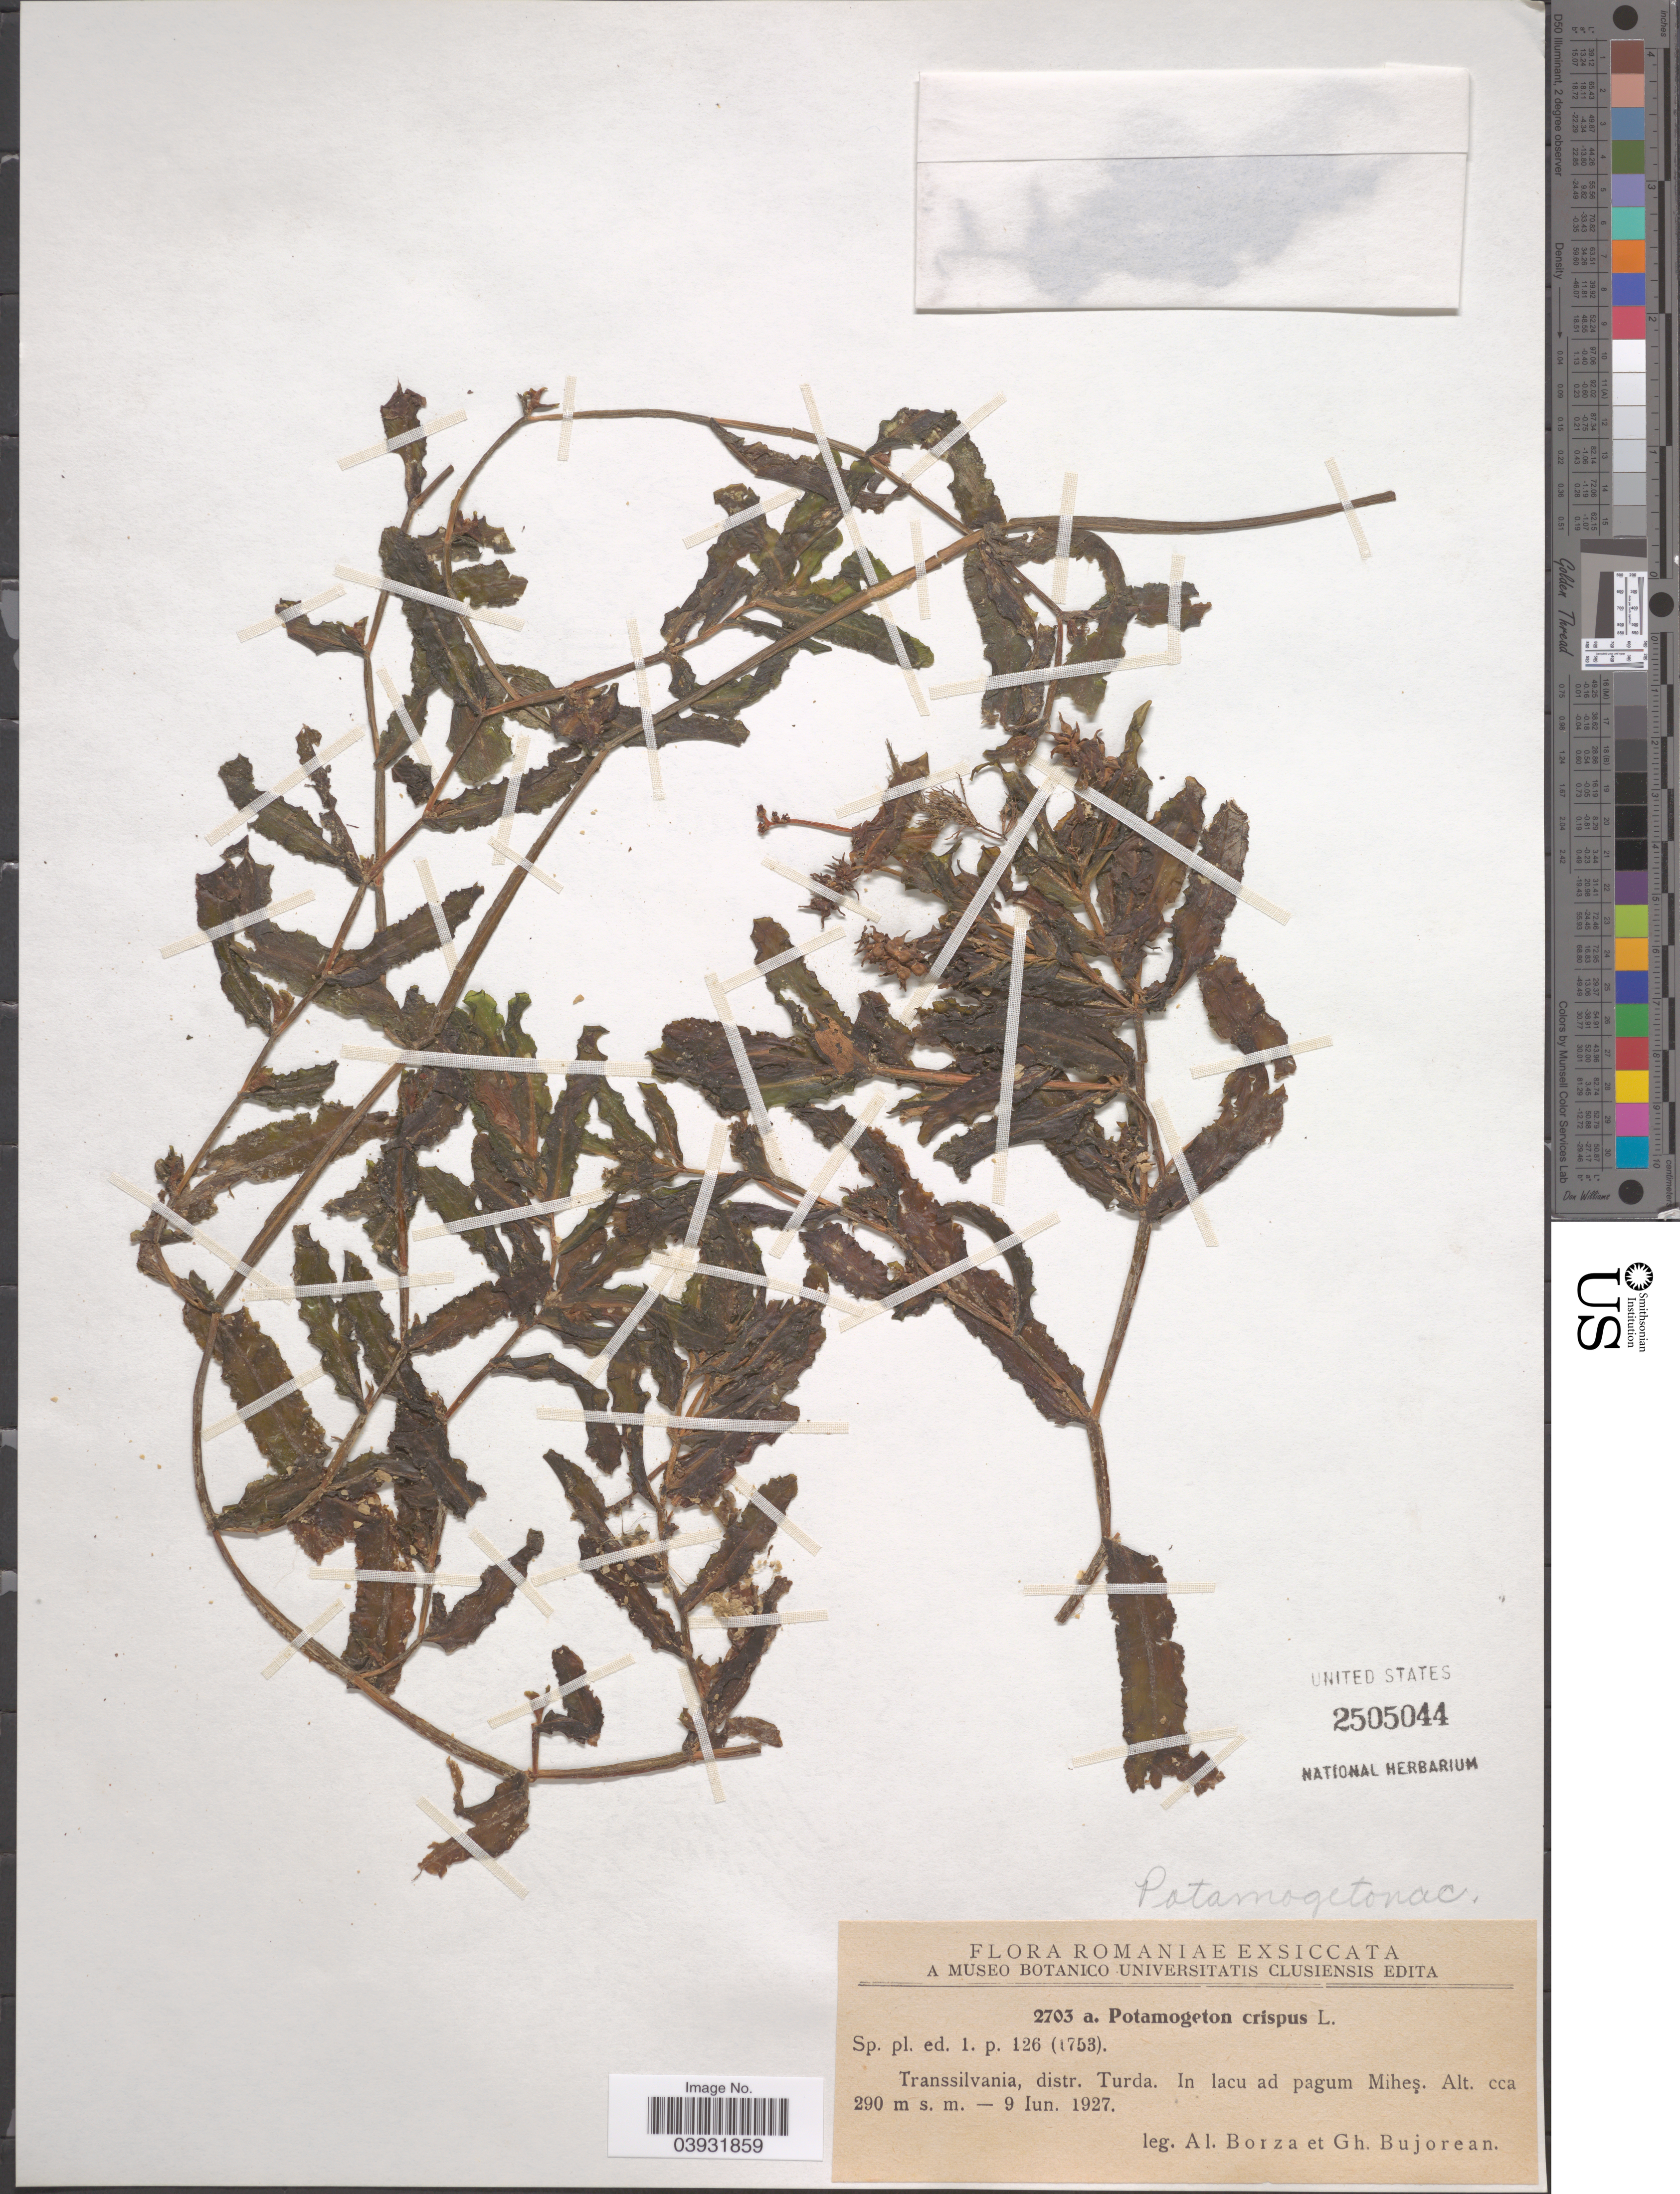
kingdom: Plantae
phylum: Tracheophyta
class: Liliopsida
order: Alismatales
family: Potamogetonaceae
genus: Potamogeton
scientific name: Potamogeton crispus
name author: L.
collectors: A. Borza & G. Bujorean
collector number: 2703 a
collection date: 1927-06-09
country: Romania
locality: Transsilvania, distr. Turda. In lacu ad pagum Miheş.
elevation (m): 290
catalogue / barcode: US 2505044